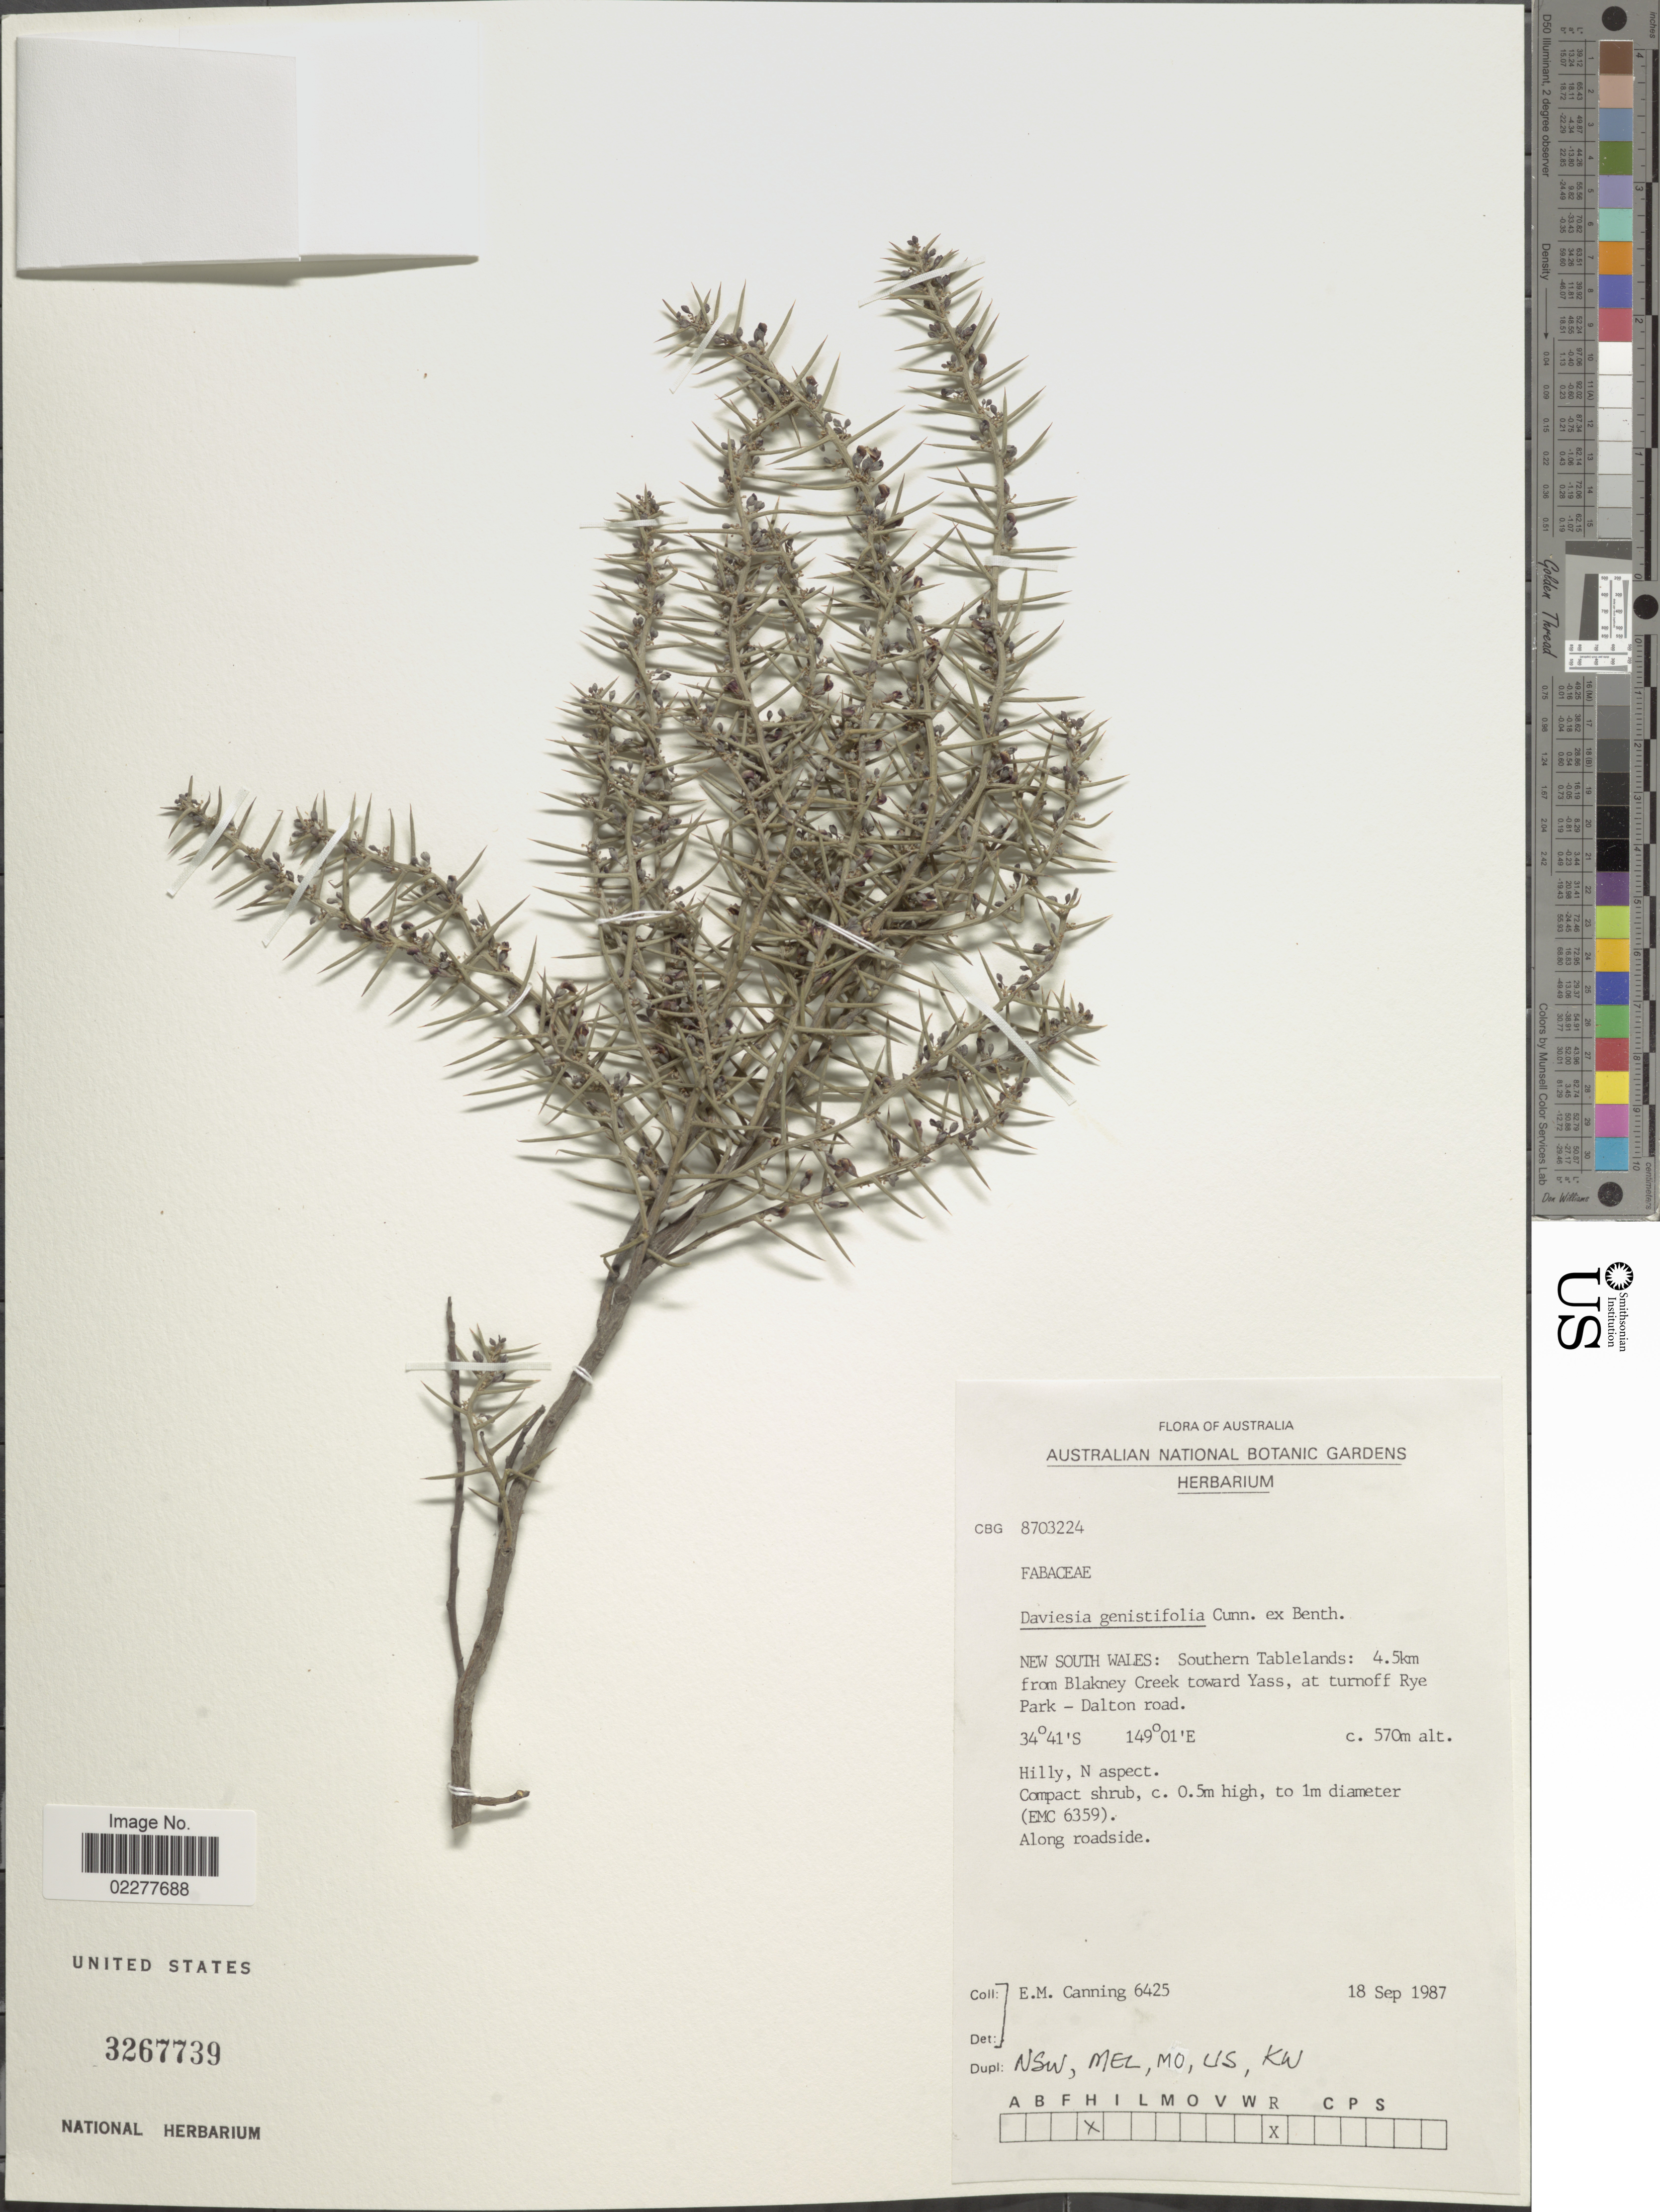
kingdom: Plantae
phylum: Tracheophyta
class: Magnoliopsida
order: Fabales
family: Fabaceae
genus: Daviesia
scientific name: Daviesia genistifolia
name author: A. Cunn. ex Benth.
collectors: E. Canning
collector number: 6425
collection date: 1987-09-18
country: Australia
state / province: New South Wales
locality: Southern Tablelands: 4.5km from Blakney Creek toward Yass, at turnoff Rye Park - Dalton Road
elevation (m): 570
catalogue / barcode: US 3267739